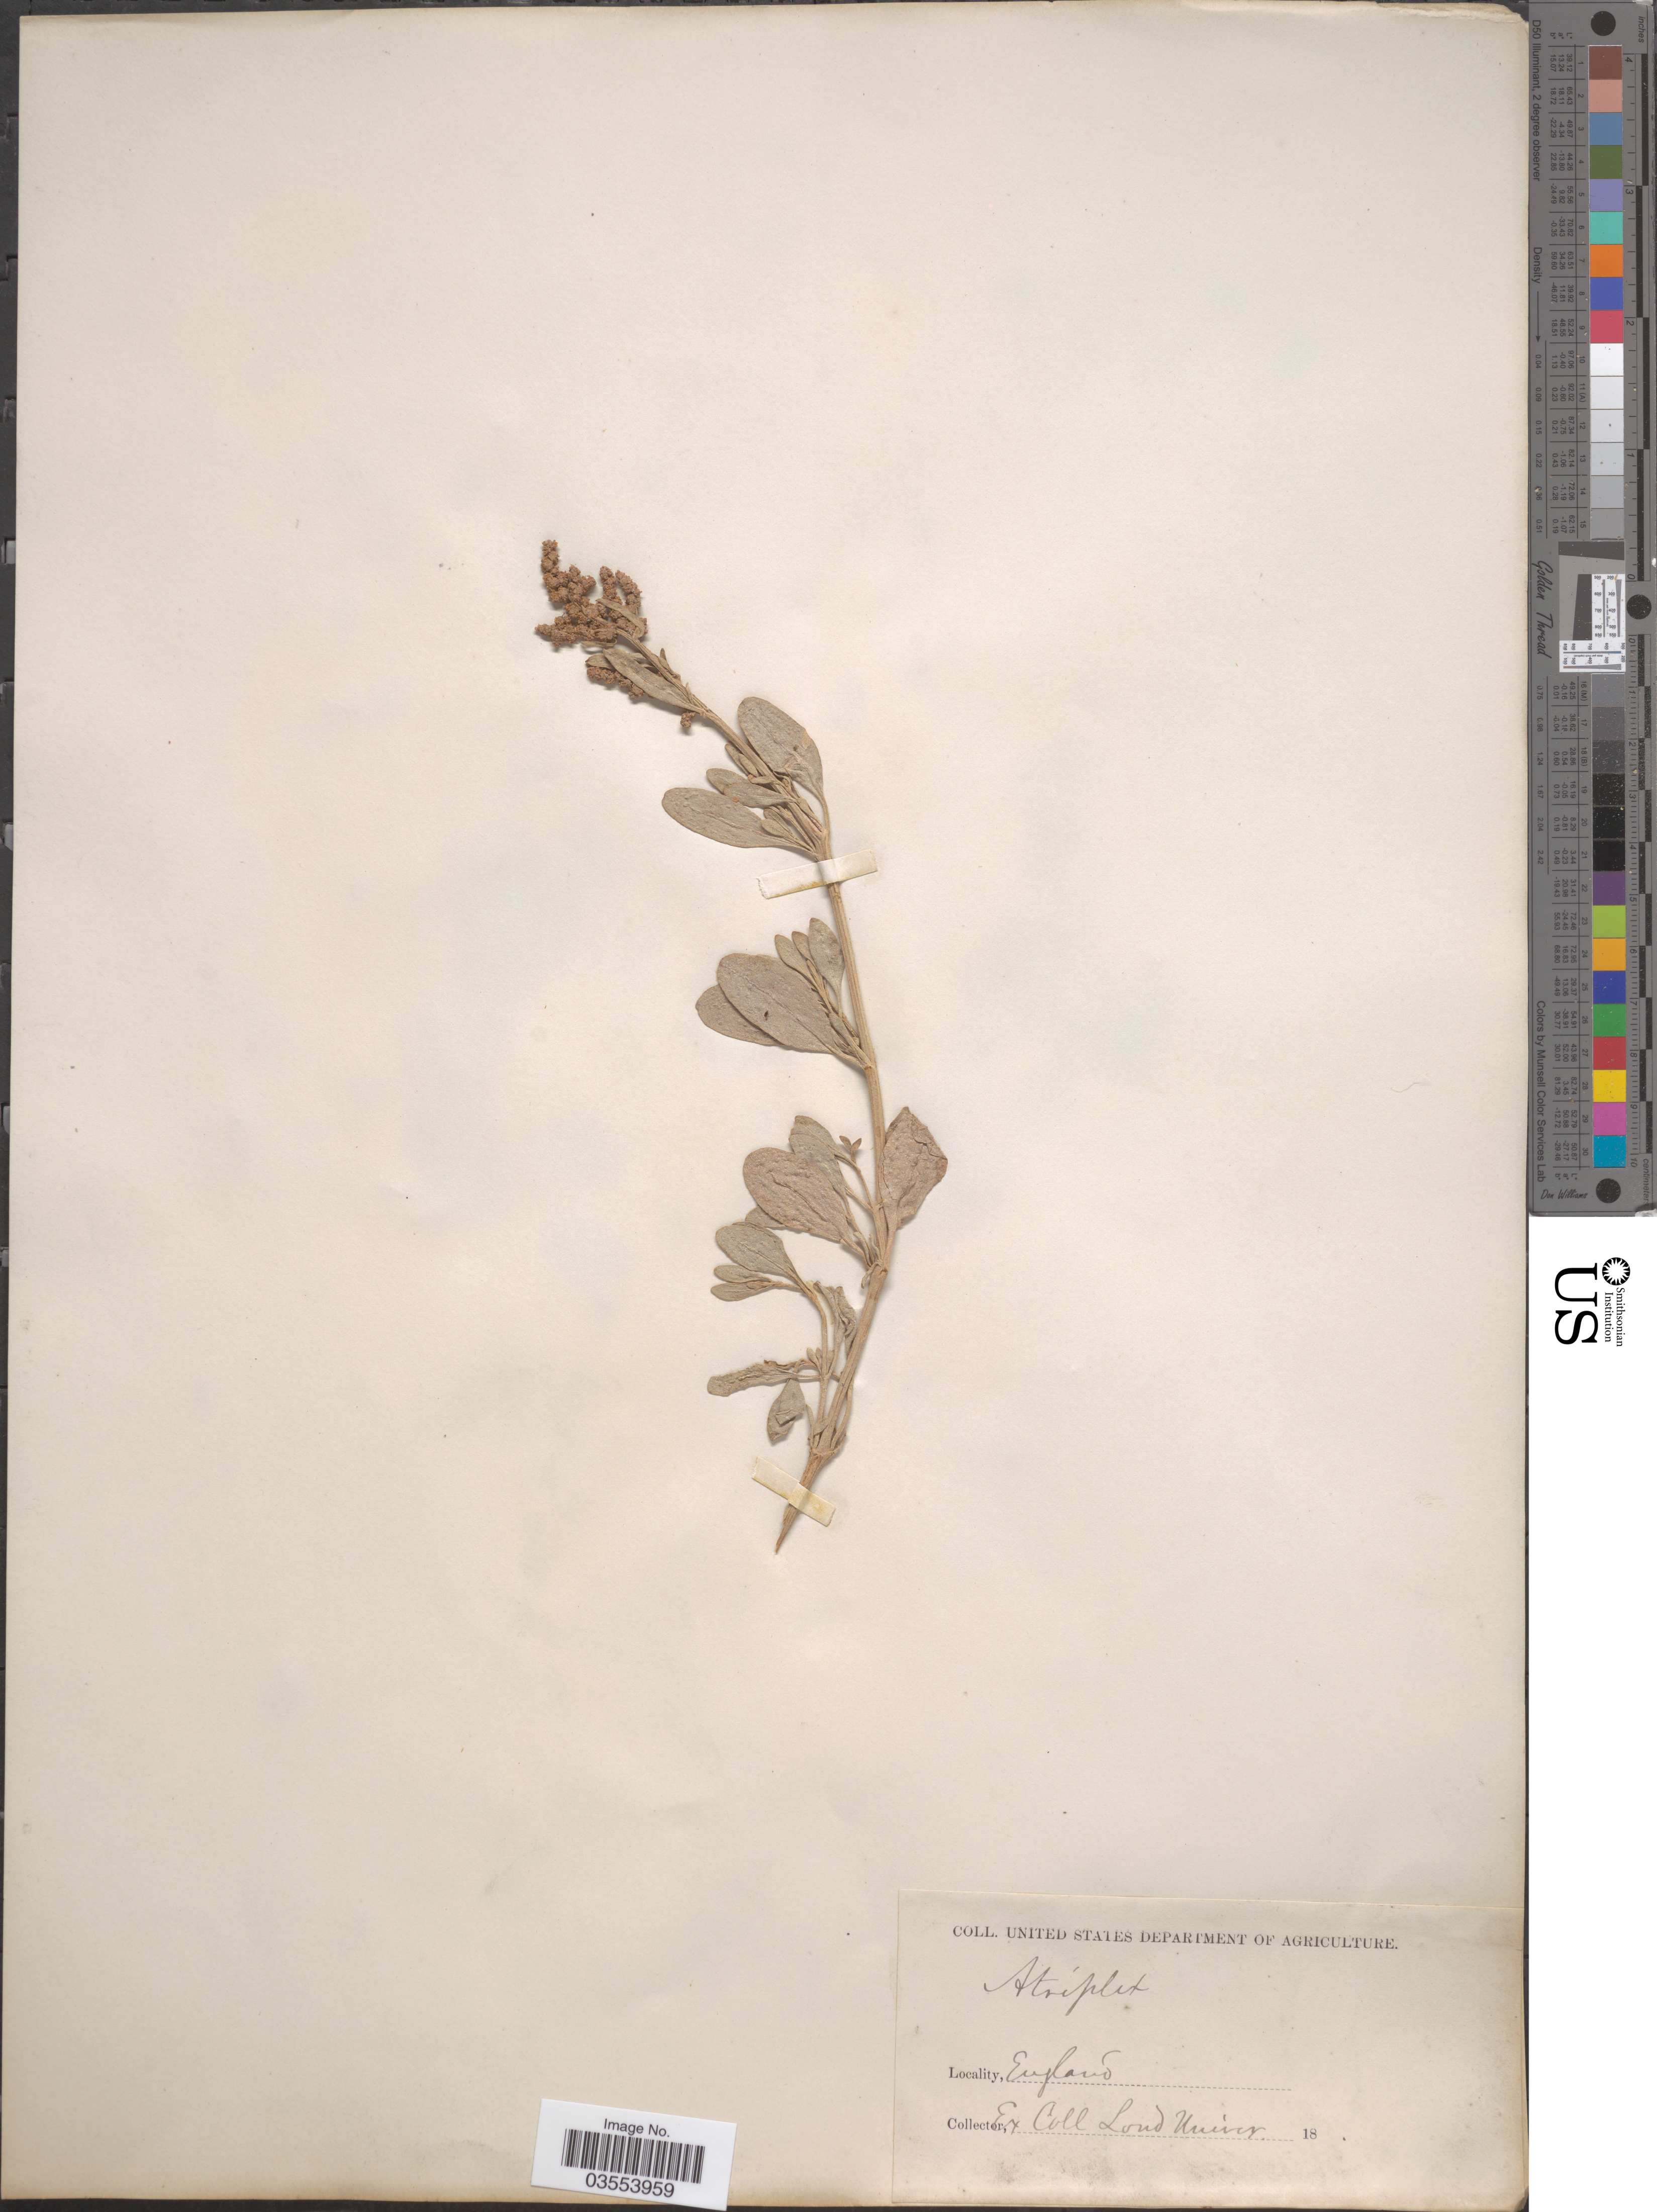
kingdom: Plantae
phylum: Tracheophyta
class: Magnoliopsida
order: Caryophyllales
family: Amaranthaceae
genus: Atriplex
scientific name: Atriplex sp.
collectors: University of London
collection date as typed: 18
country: United Kingdom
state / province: England